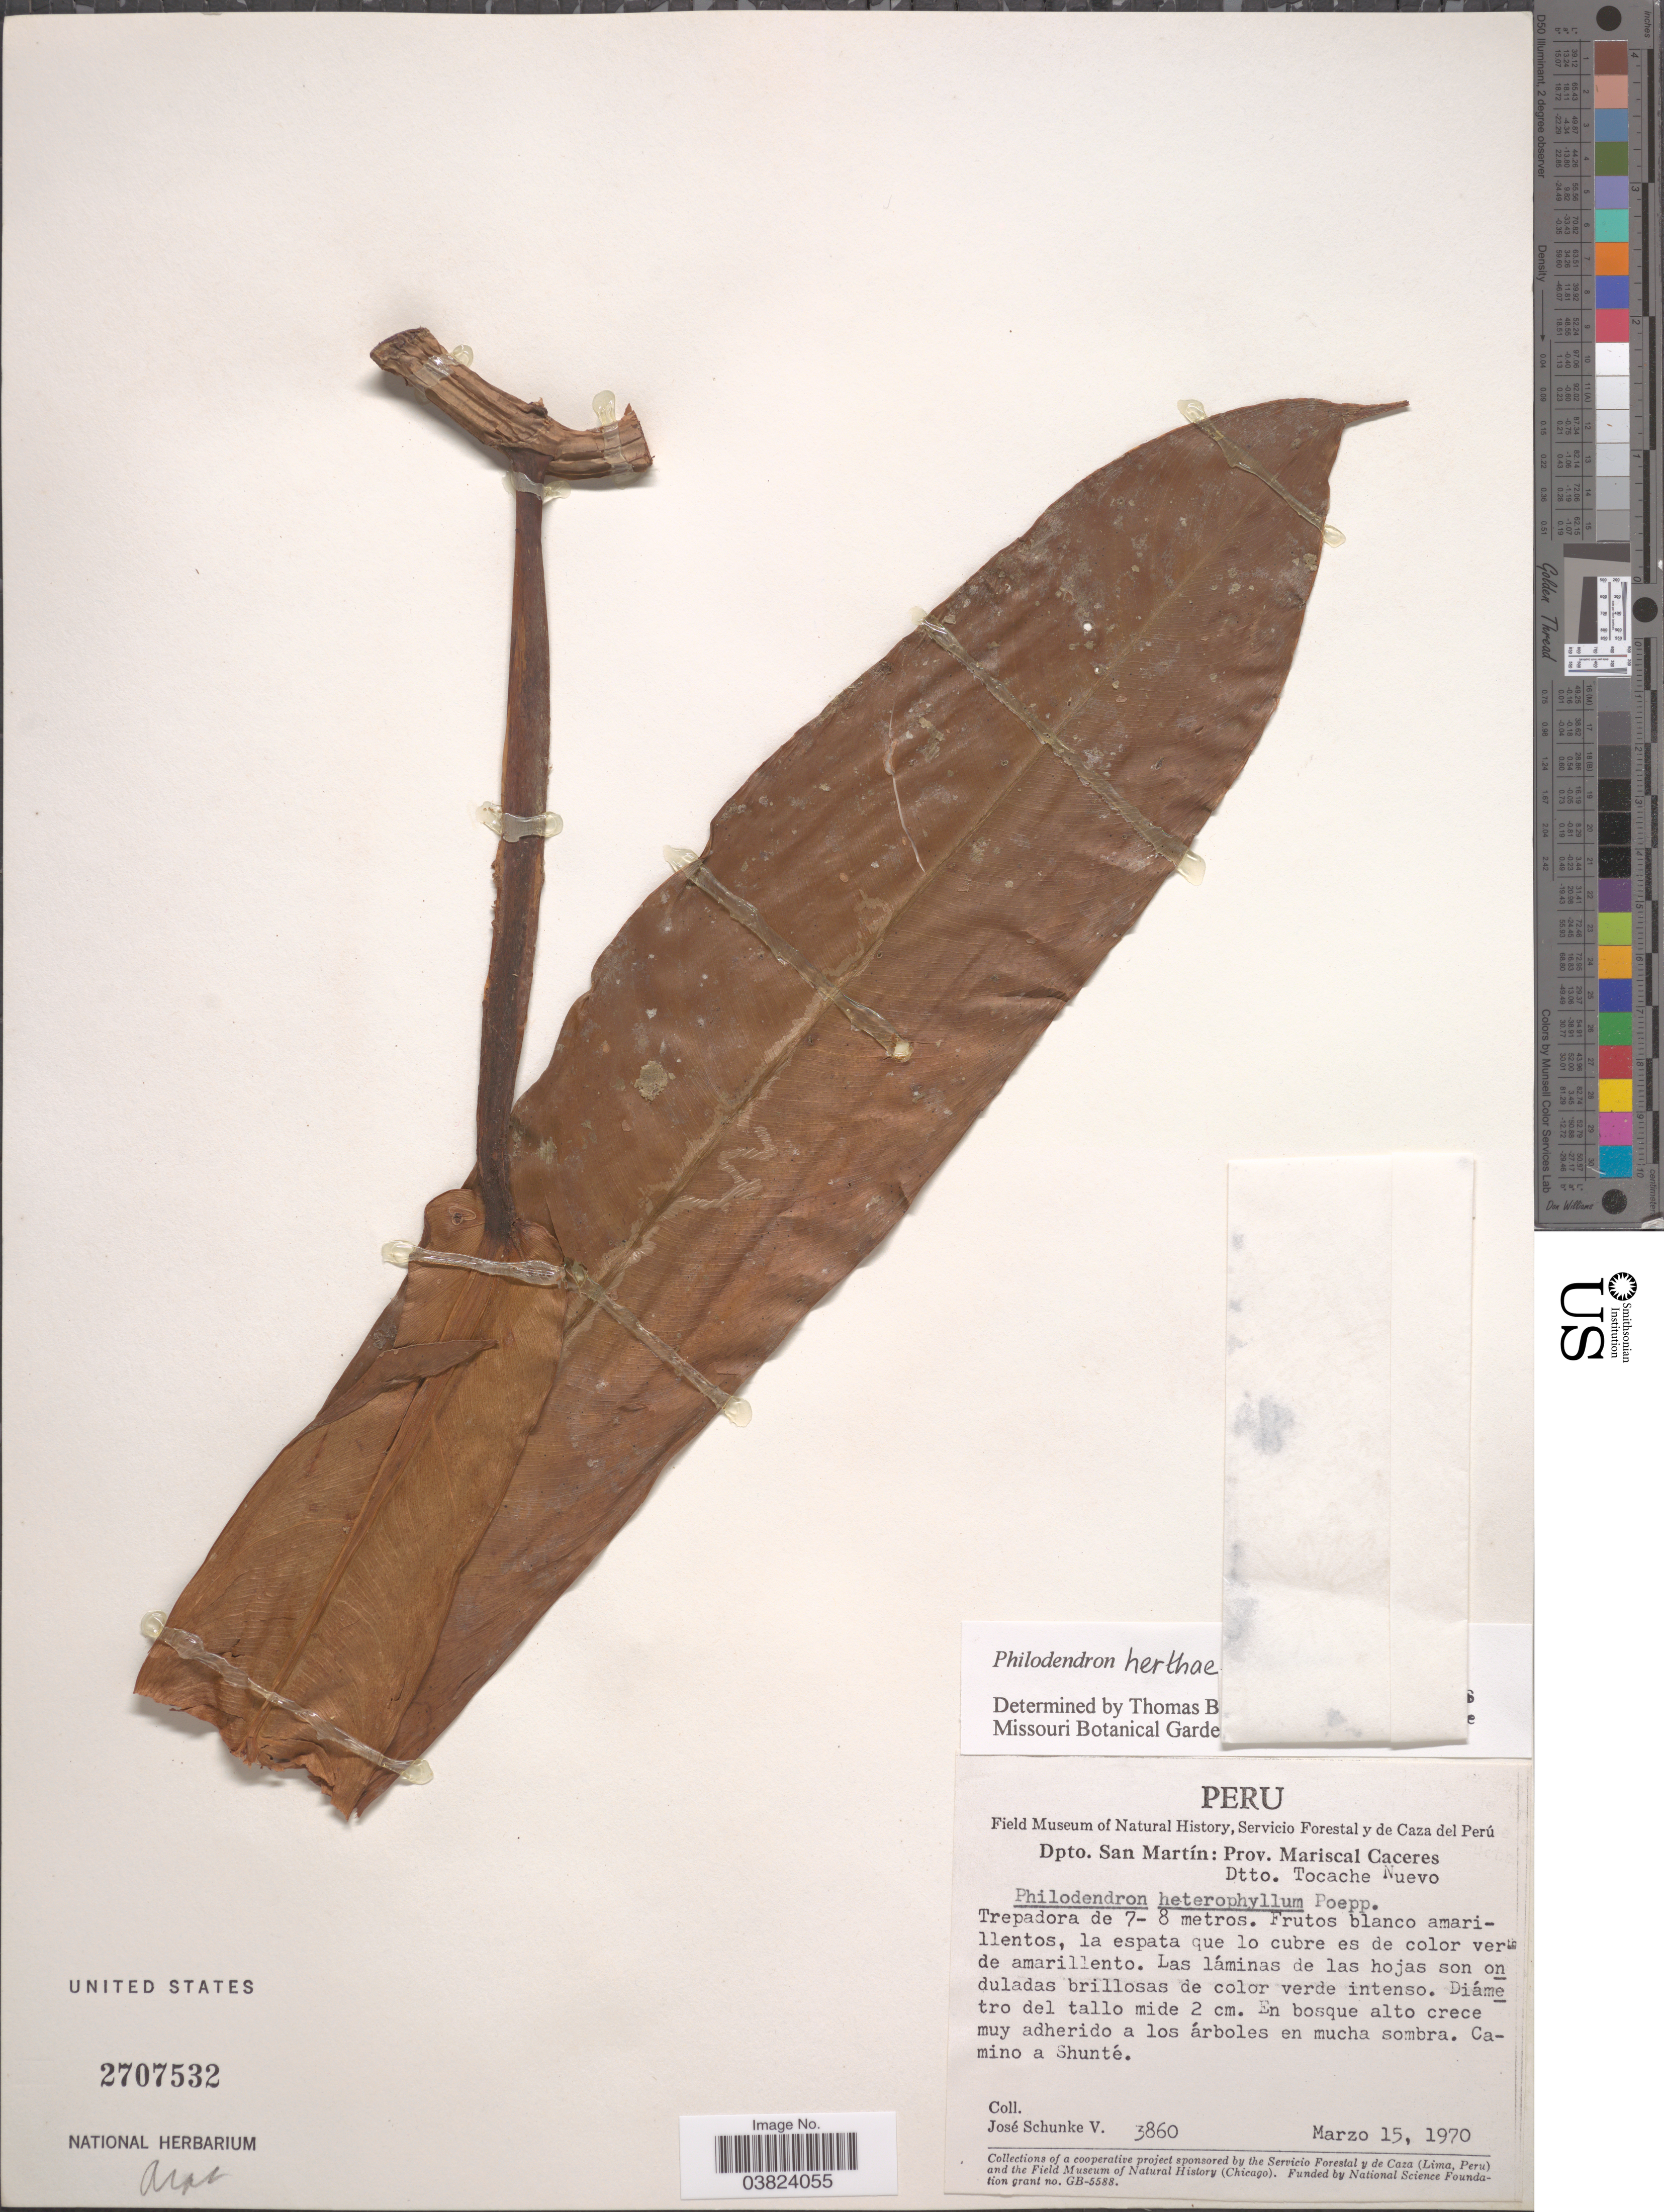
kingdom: Plantae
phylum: Tracheophyta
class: Liliopsida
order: Alismatales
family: Araceae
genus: Philodendron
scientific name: Philodendron herthae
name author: K. Krause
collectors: J. Schunke Vigo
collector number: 3860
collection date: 1970-03-15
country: Peru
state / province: San Martín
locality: Dpto. San Martín: Prov. Mariscal Caceres. Dtto. Tocache Nuevo. Camino a Shunté.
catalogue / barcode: US 2707532